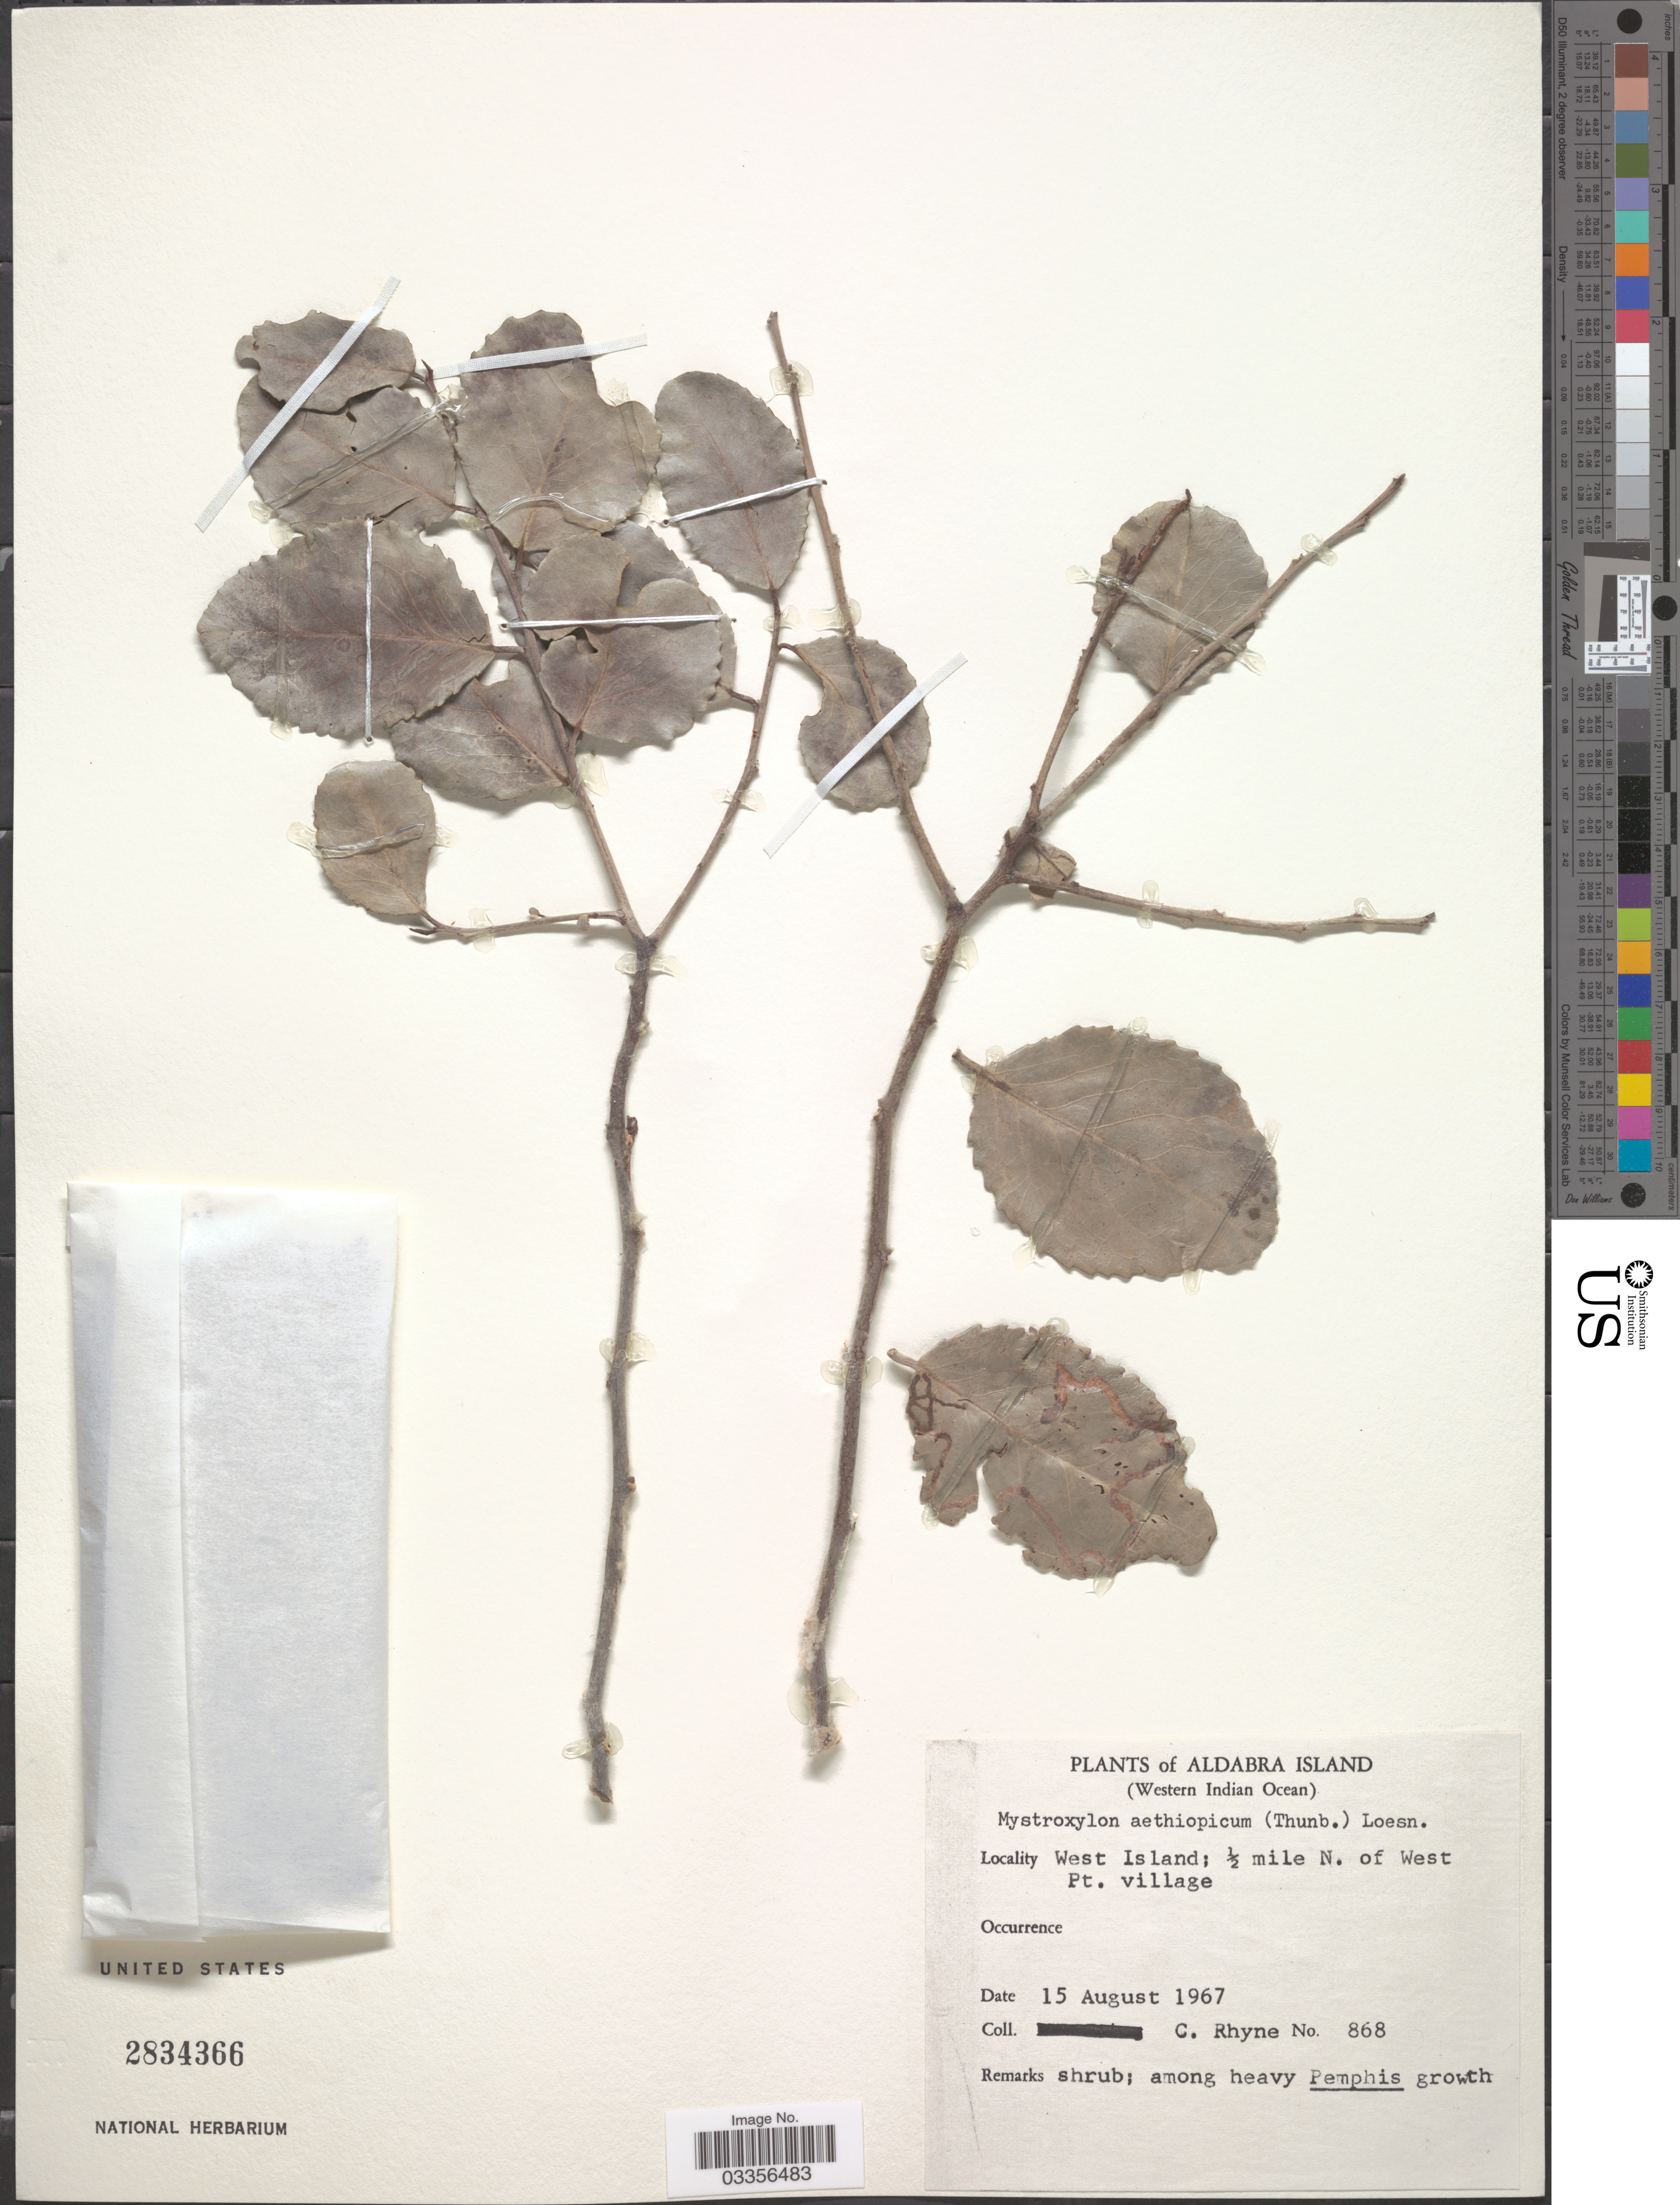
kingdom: Plantae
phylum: Tracheophyta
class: Magnoliopsida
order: Celastrales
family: Celastraceae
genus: Mystroxylon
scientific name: Mystroxylon aethiopicum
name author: (Thunb.) Loes.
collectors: C. Rhyne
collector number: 868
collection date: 1967-08-15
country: Seychelles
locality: Aldabra Island (Western Indian Ocean) West Island; ½ mile N. of West Pt. village.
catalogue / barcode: US 2834366